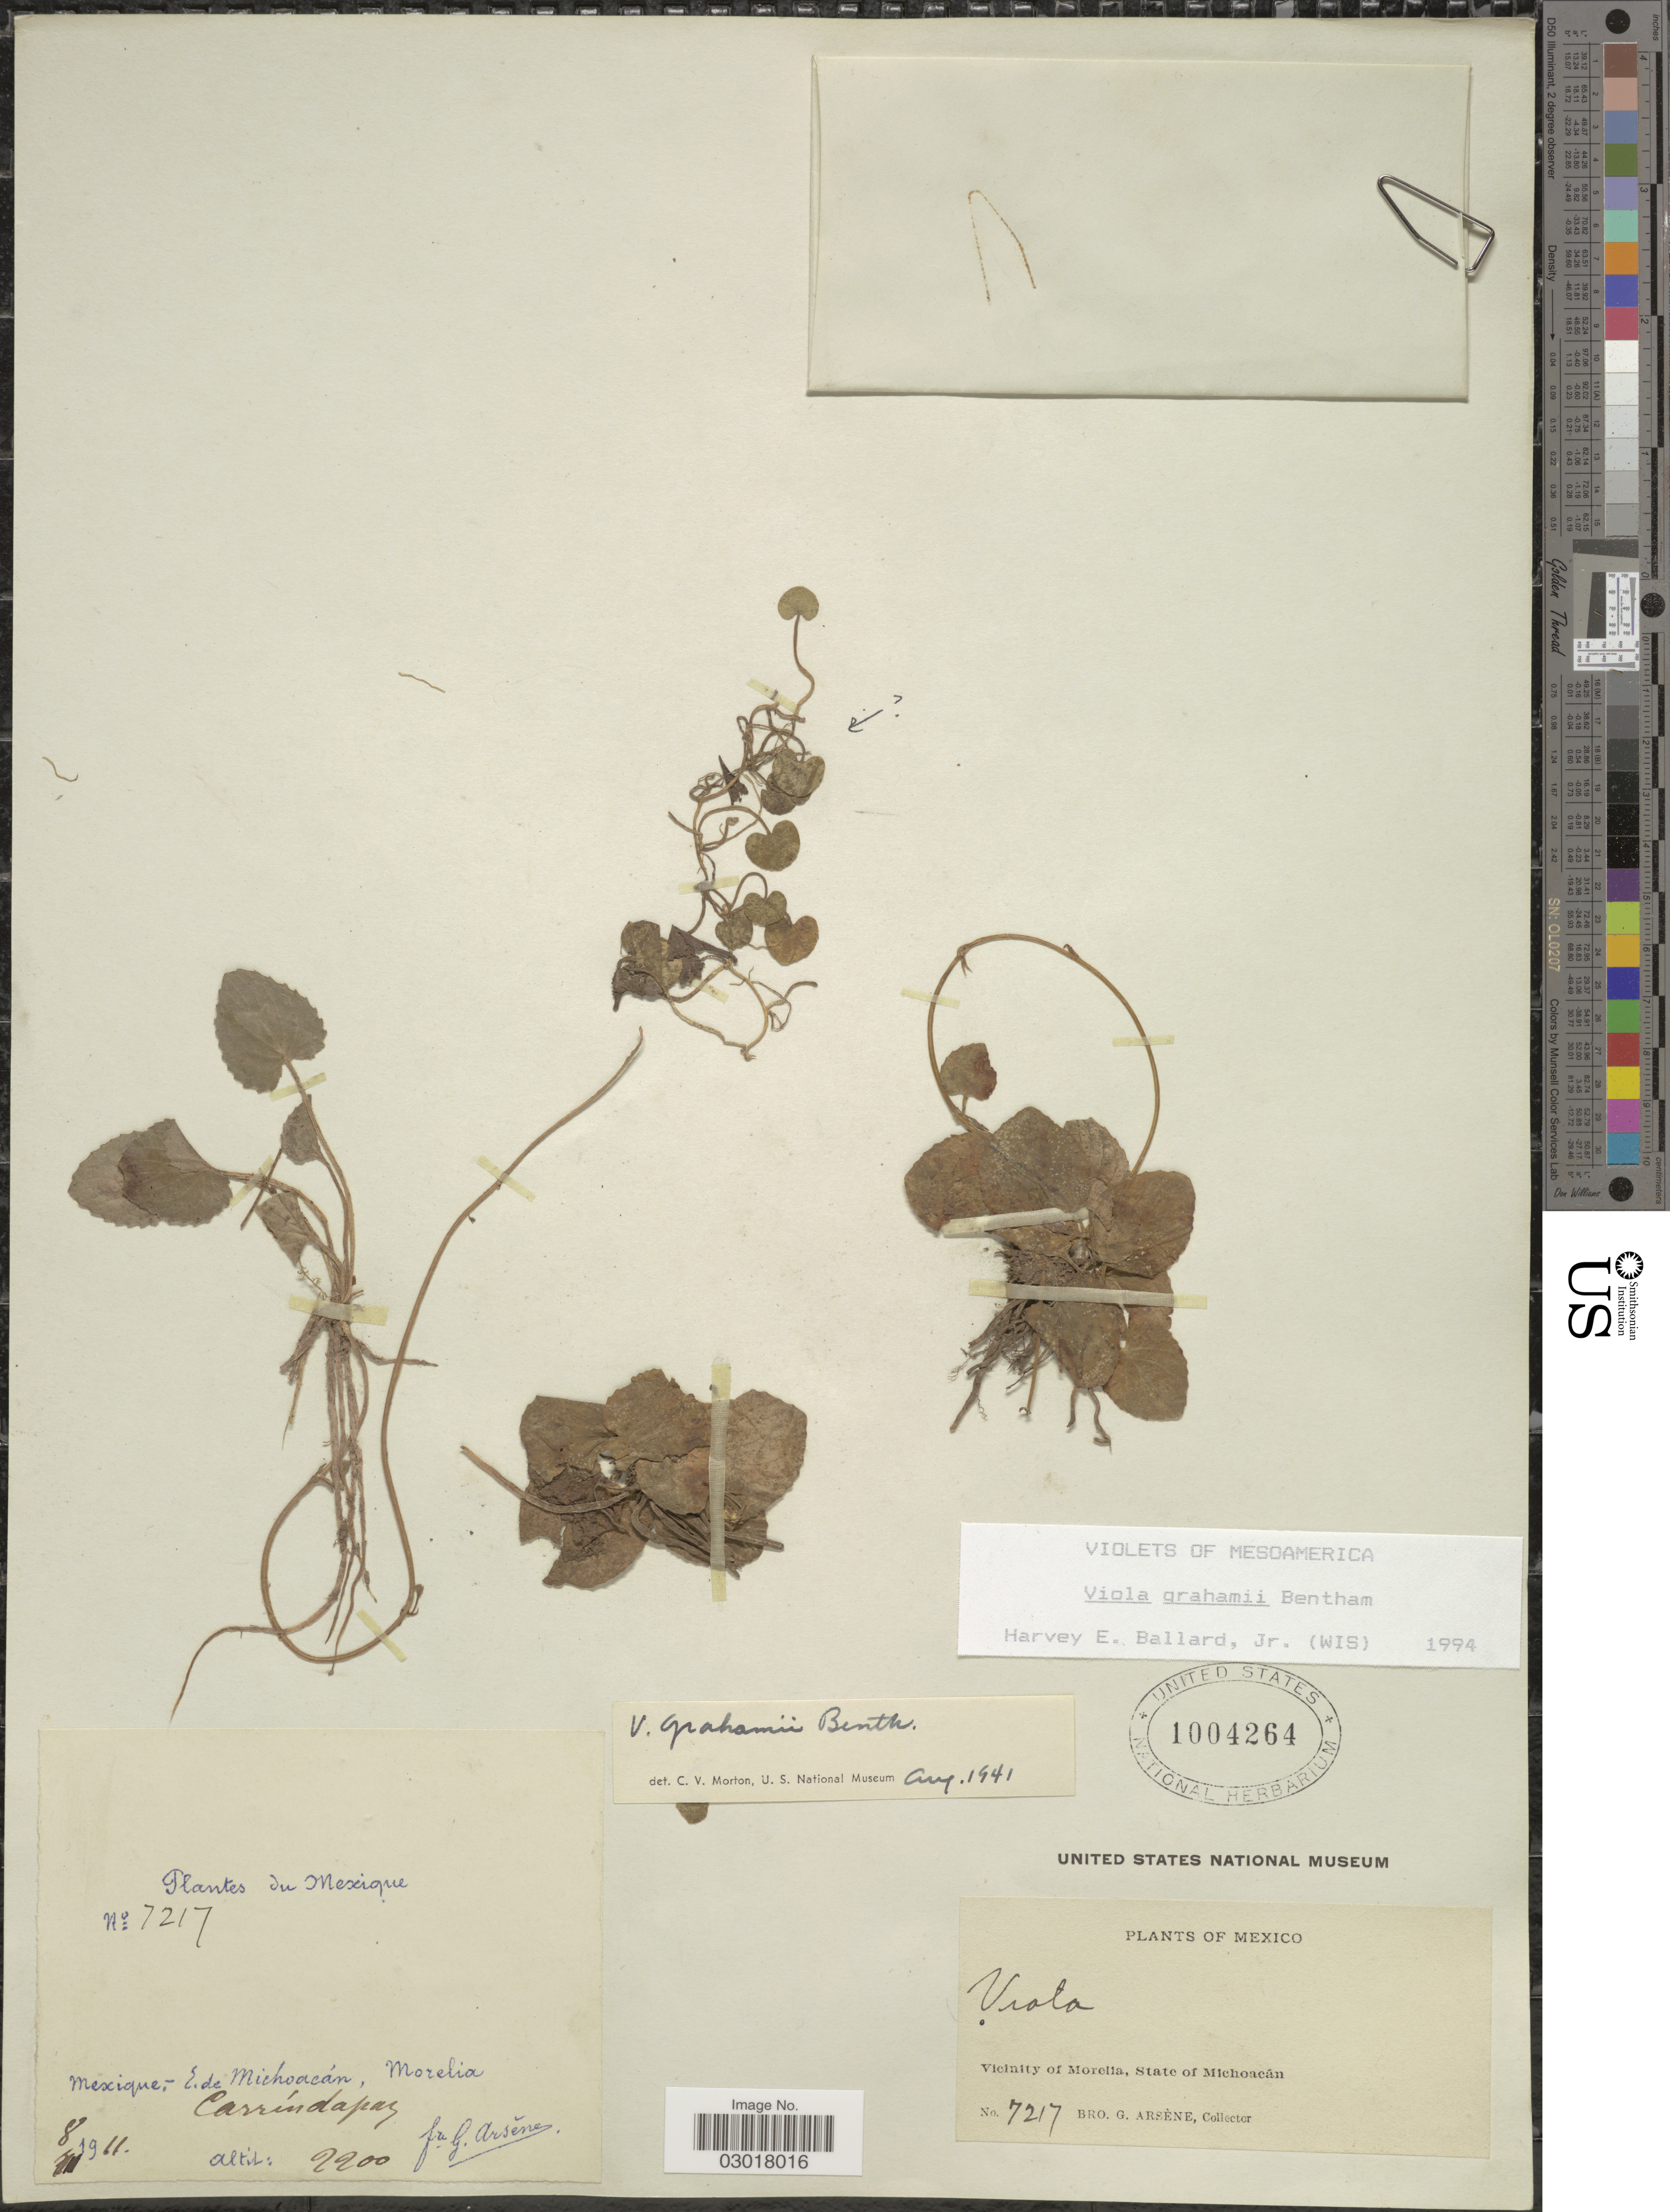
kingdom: Plantae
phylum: Tracheophyta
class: Magnoliopsida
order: Malpighiales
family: Violaceae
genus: Viola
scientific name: Viola grahamii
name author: Benth.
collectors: Bro. G. Arsène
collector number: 7217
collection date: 1911-08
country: Mexico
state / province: Michoacán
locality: Vicinity of Morelia. Carrindapaz.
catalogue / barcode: US 1004264